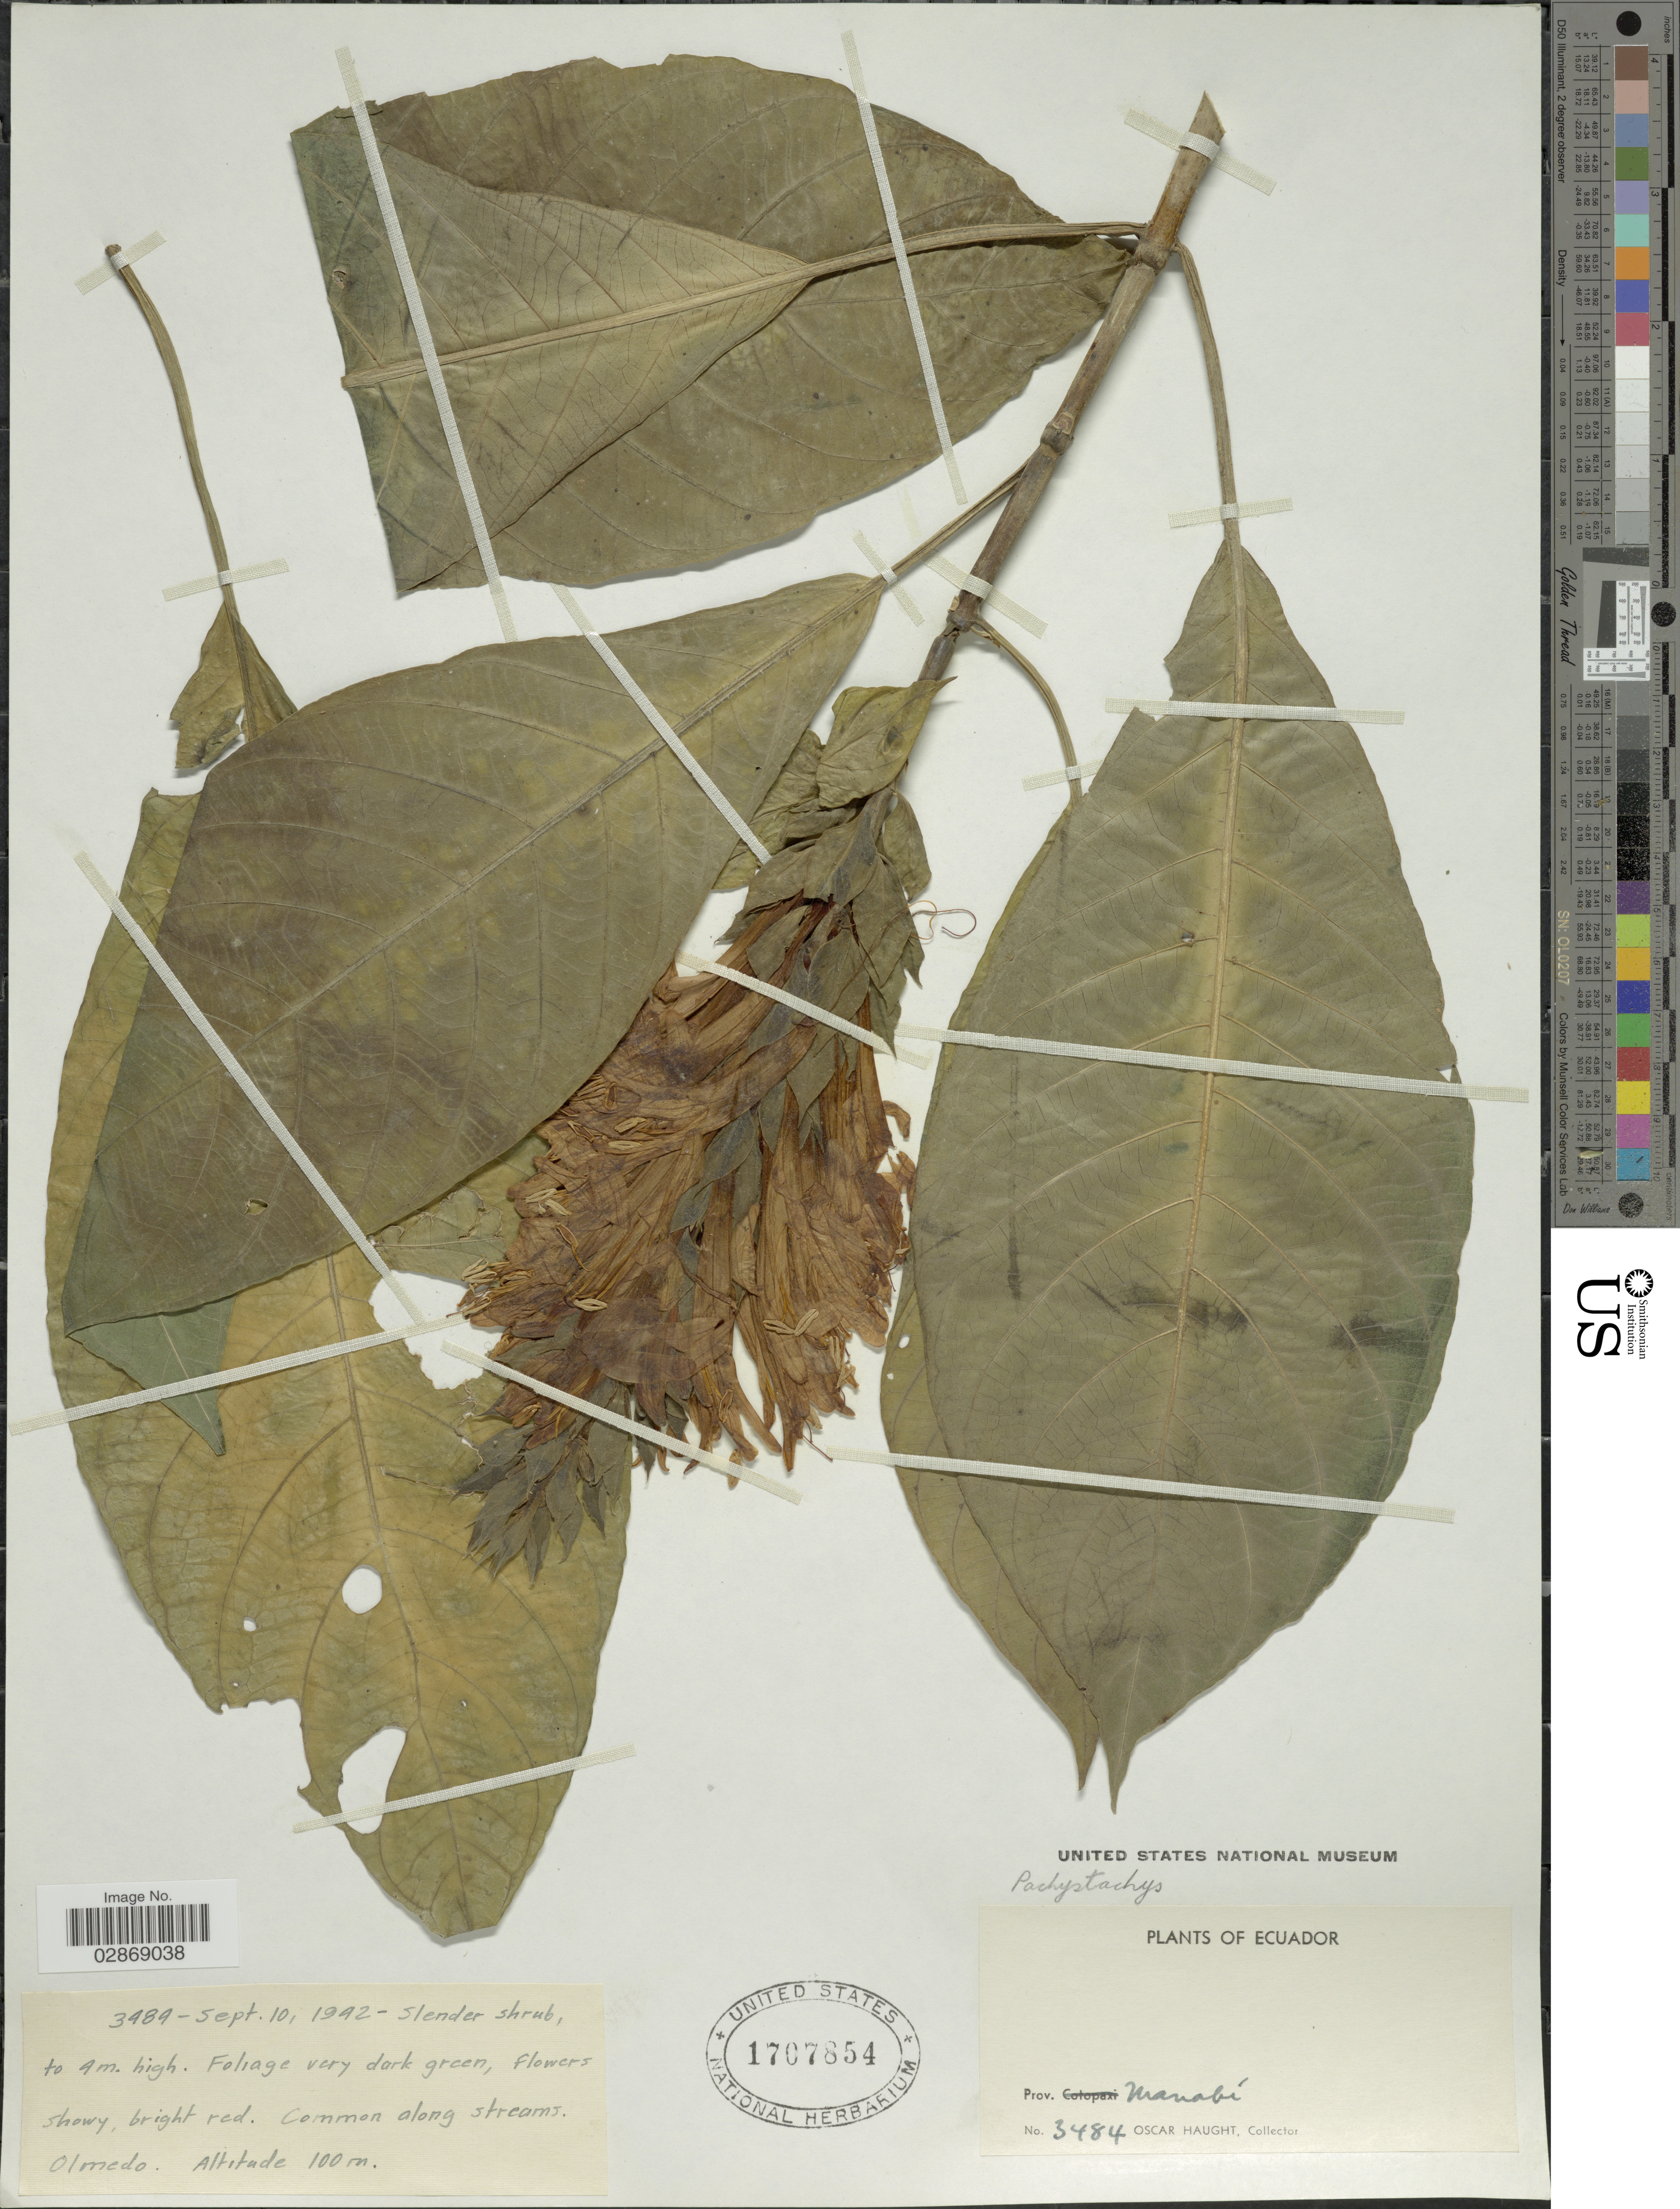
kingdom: Plantae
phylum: Tracheophyta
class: Magnoliopsida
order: Lamiales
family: Acanthaceae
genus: Pachystachys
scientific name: Pachystachys spicata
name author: (Ruiz & Pav.) Wassh.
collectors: O. L. Haught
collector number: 3484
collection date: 1942-09-10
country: Ecuador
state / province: Manabí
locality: Olmedo. Prov. Manabí.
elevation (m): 100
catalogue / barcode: US 1707854